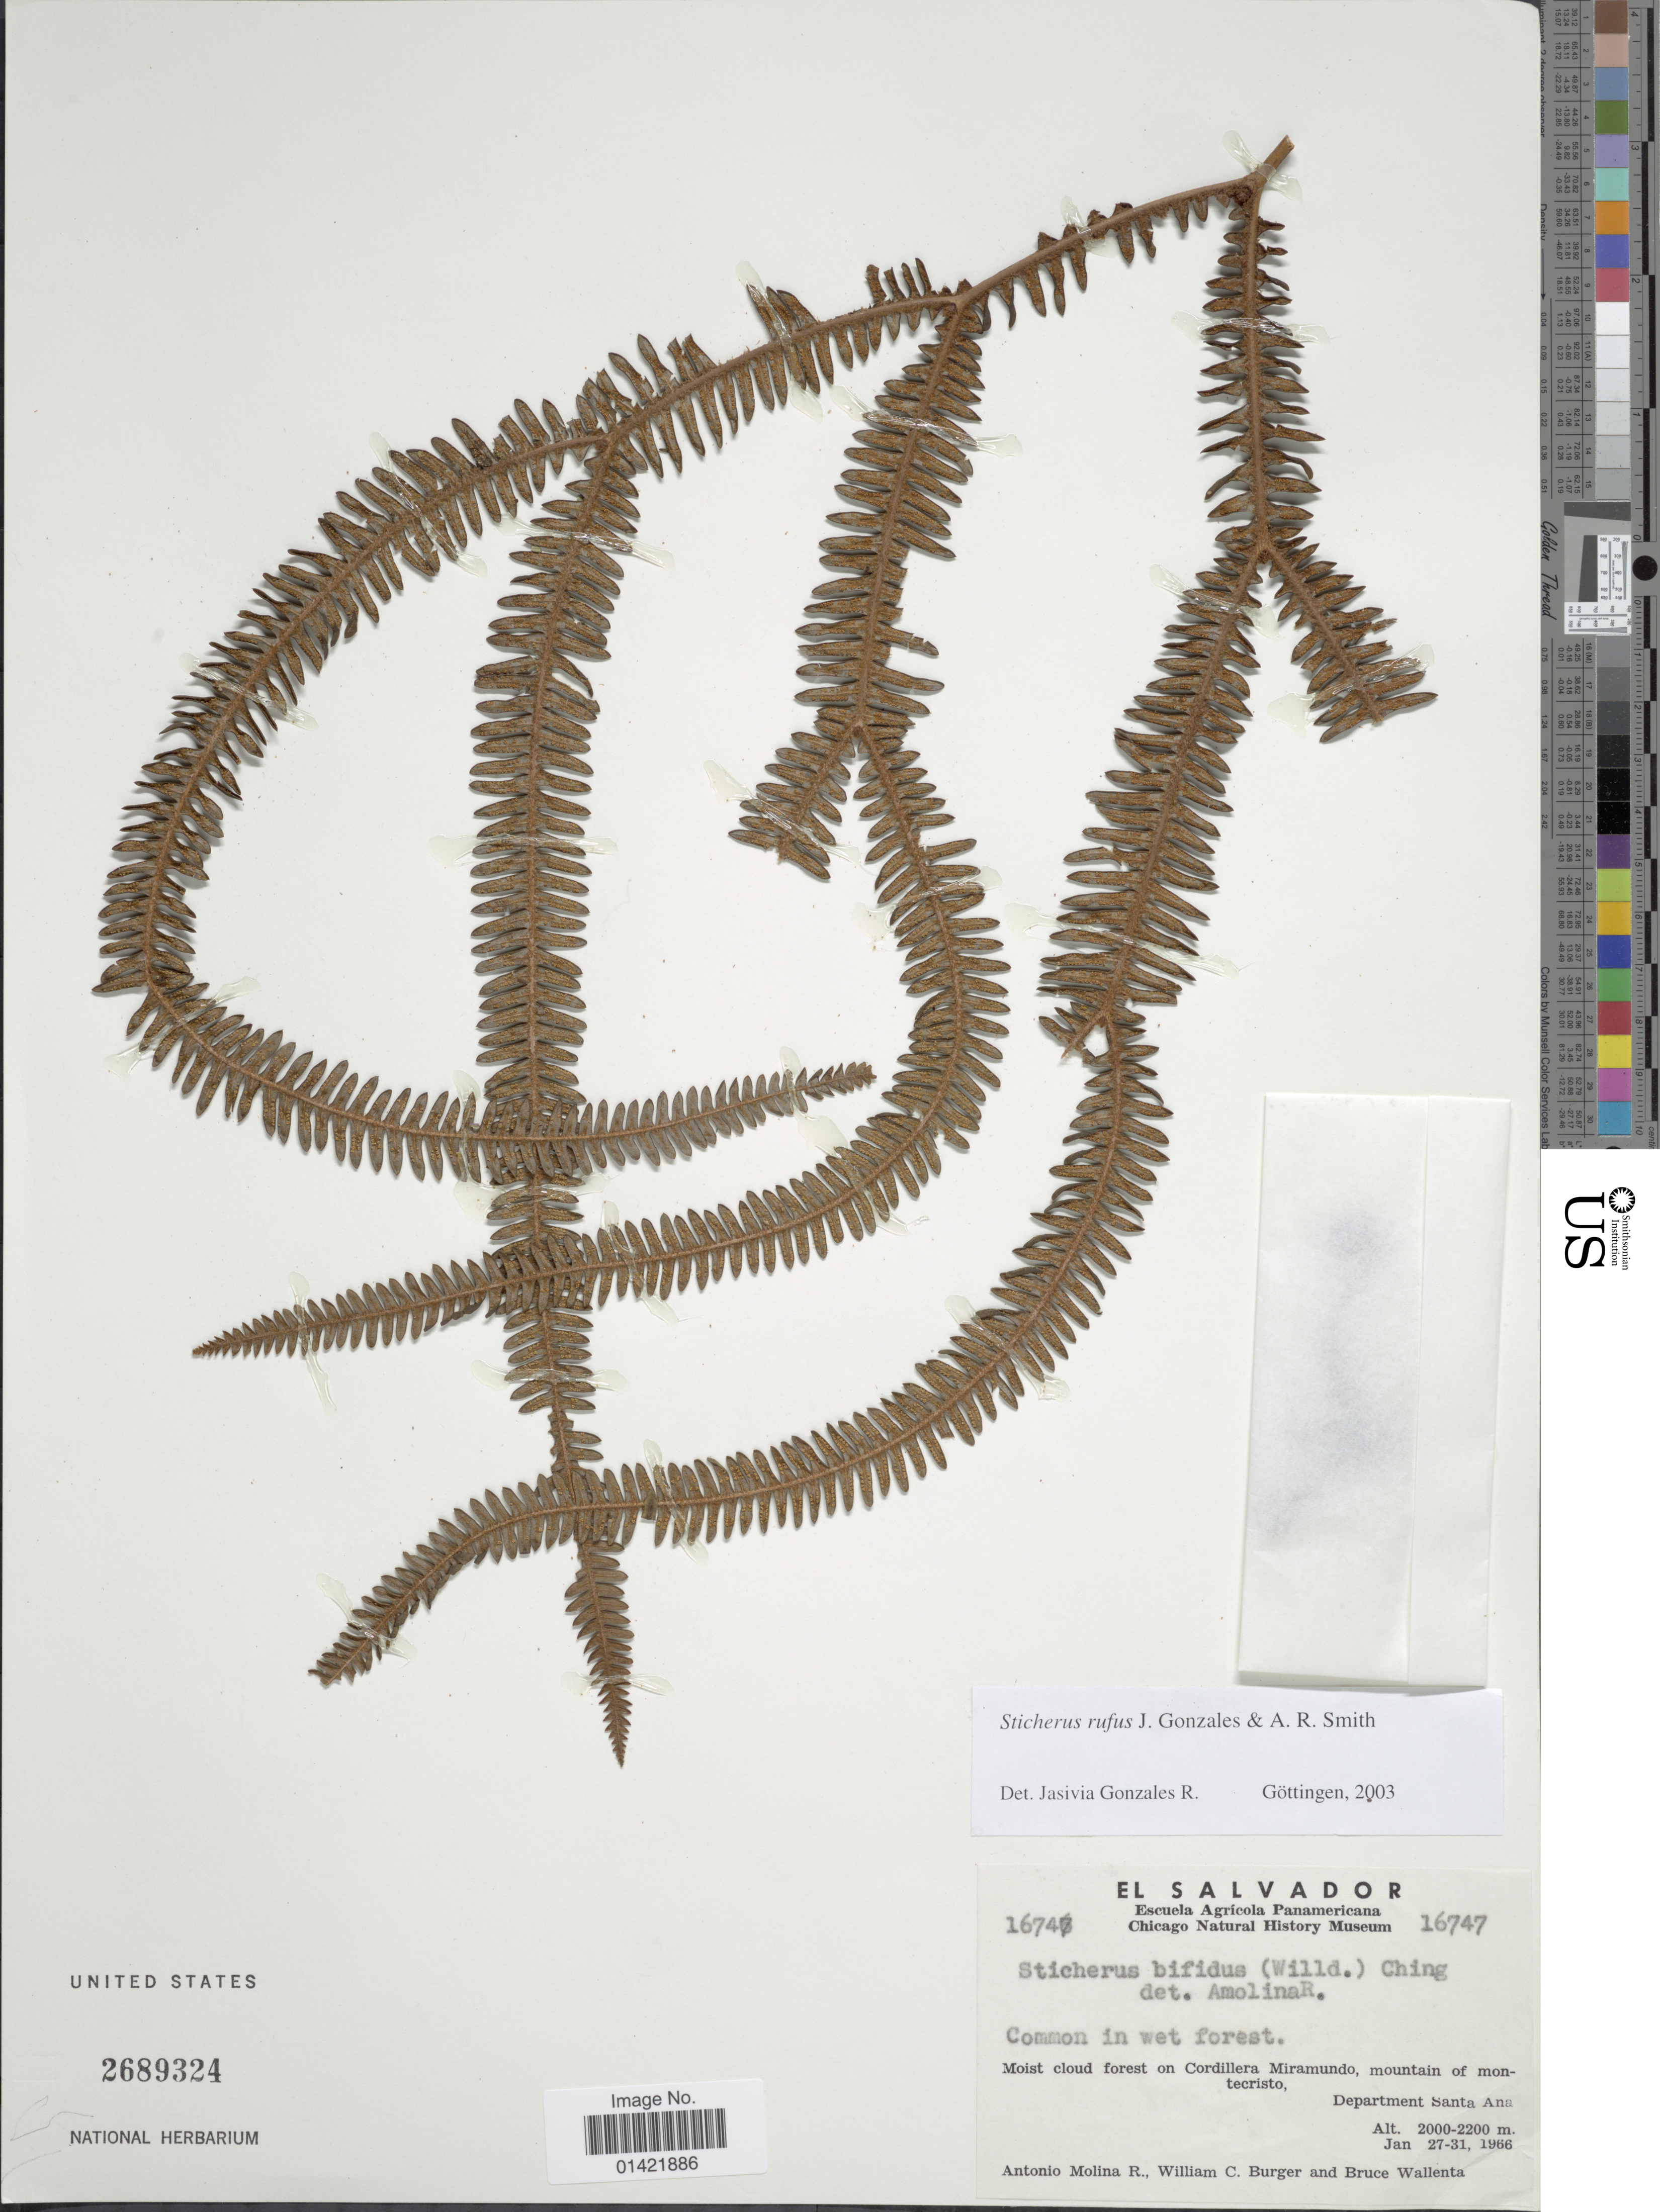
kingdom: Plantae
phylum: Tracheophyta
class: Polypodiopsida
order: Gleicheniales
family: Gleicheniaceae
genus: Sticherus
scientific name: Sticherus rufus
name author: J. Gonzales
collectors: A. Molina R., W. Burger & B. Wallenta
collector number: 16747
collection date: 1966-01-27/1966-07-31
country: El Salvador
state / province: Santa Ana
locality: Moist cloud forest on Cordillera Miramundo, mountain of montecristo, Department Santa Ana.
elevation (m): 2000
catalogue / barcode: US 2689324